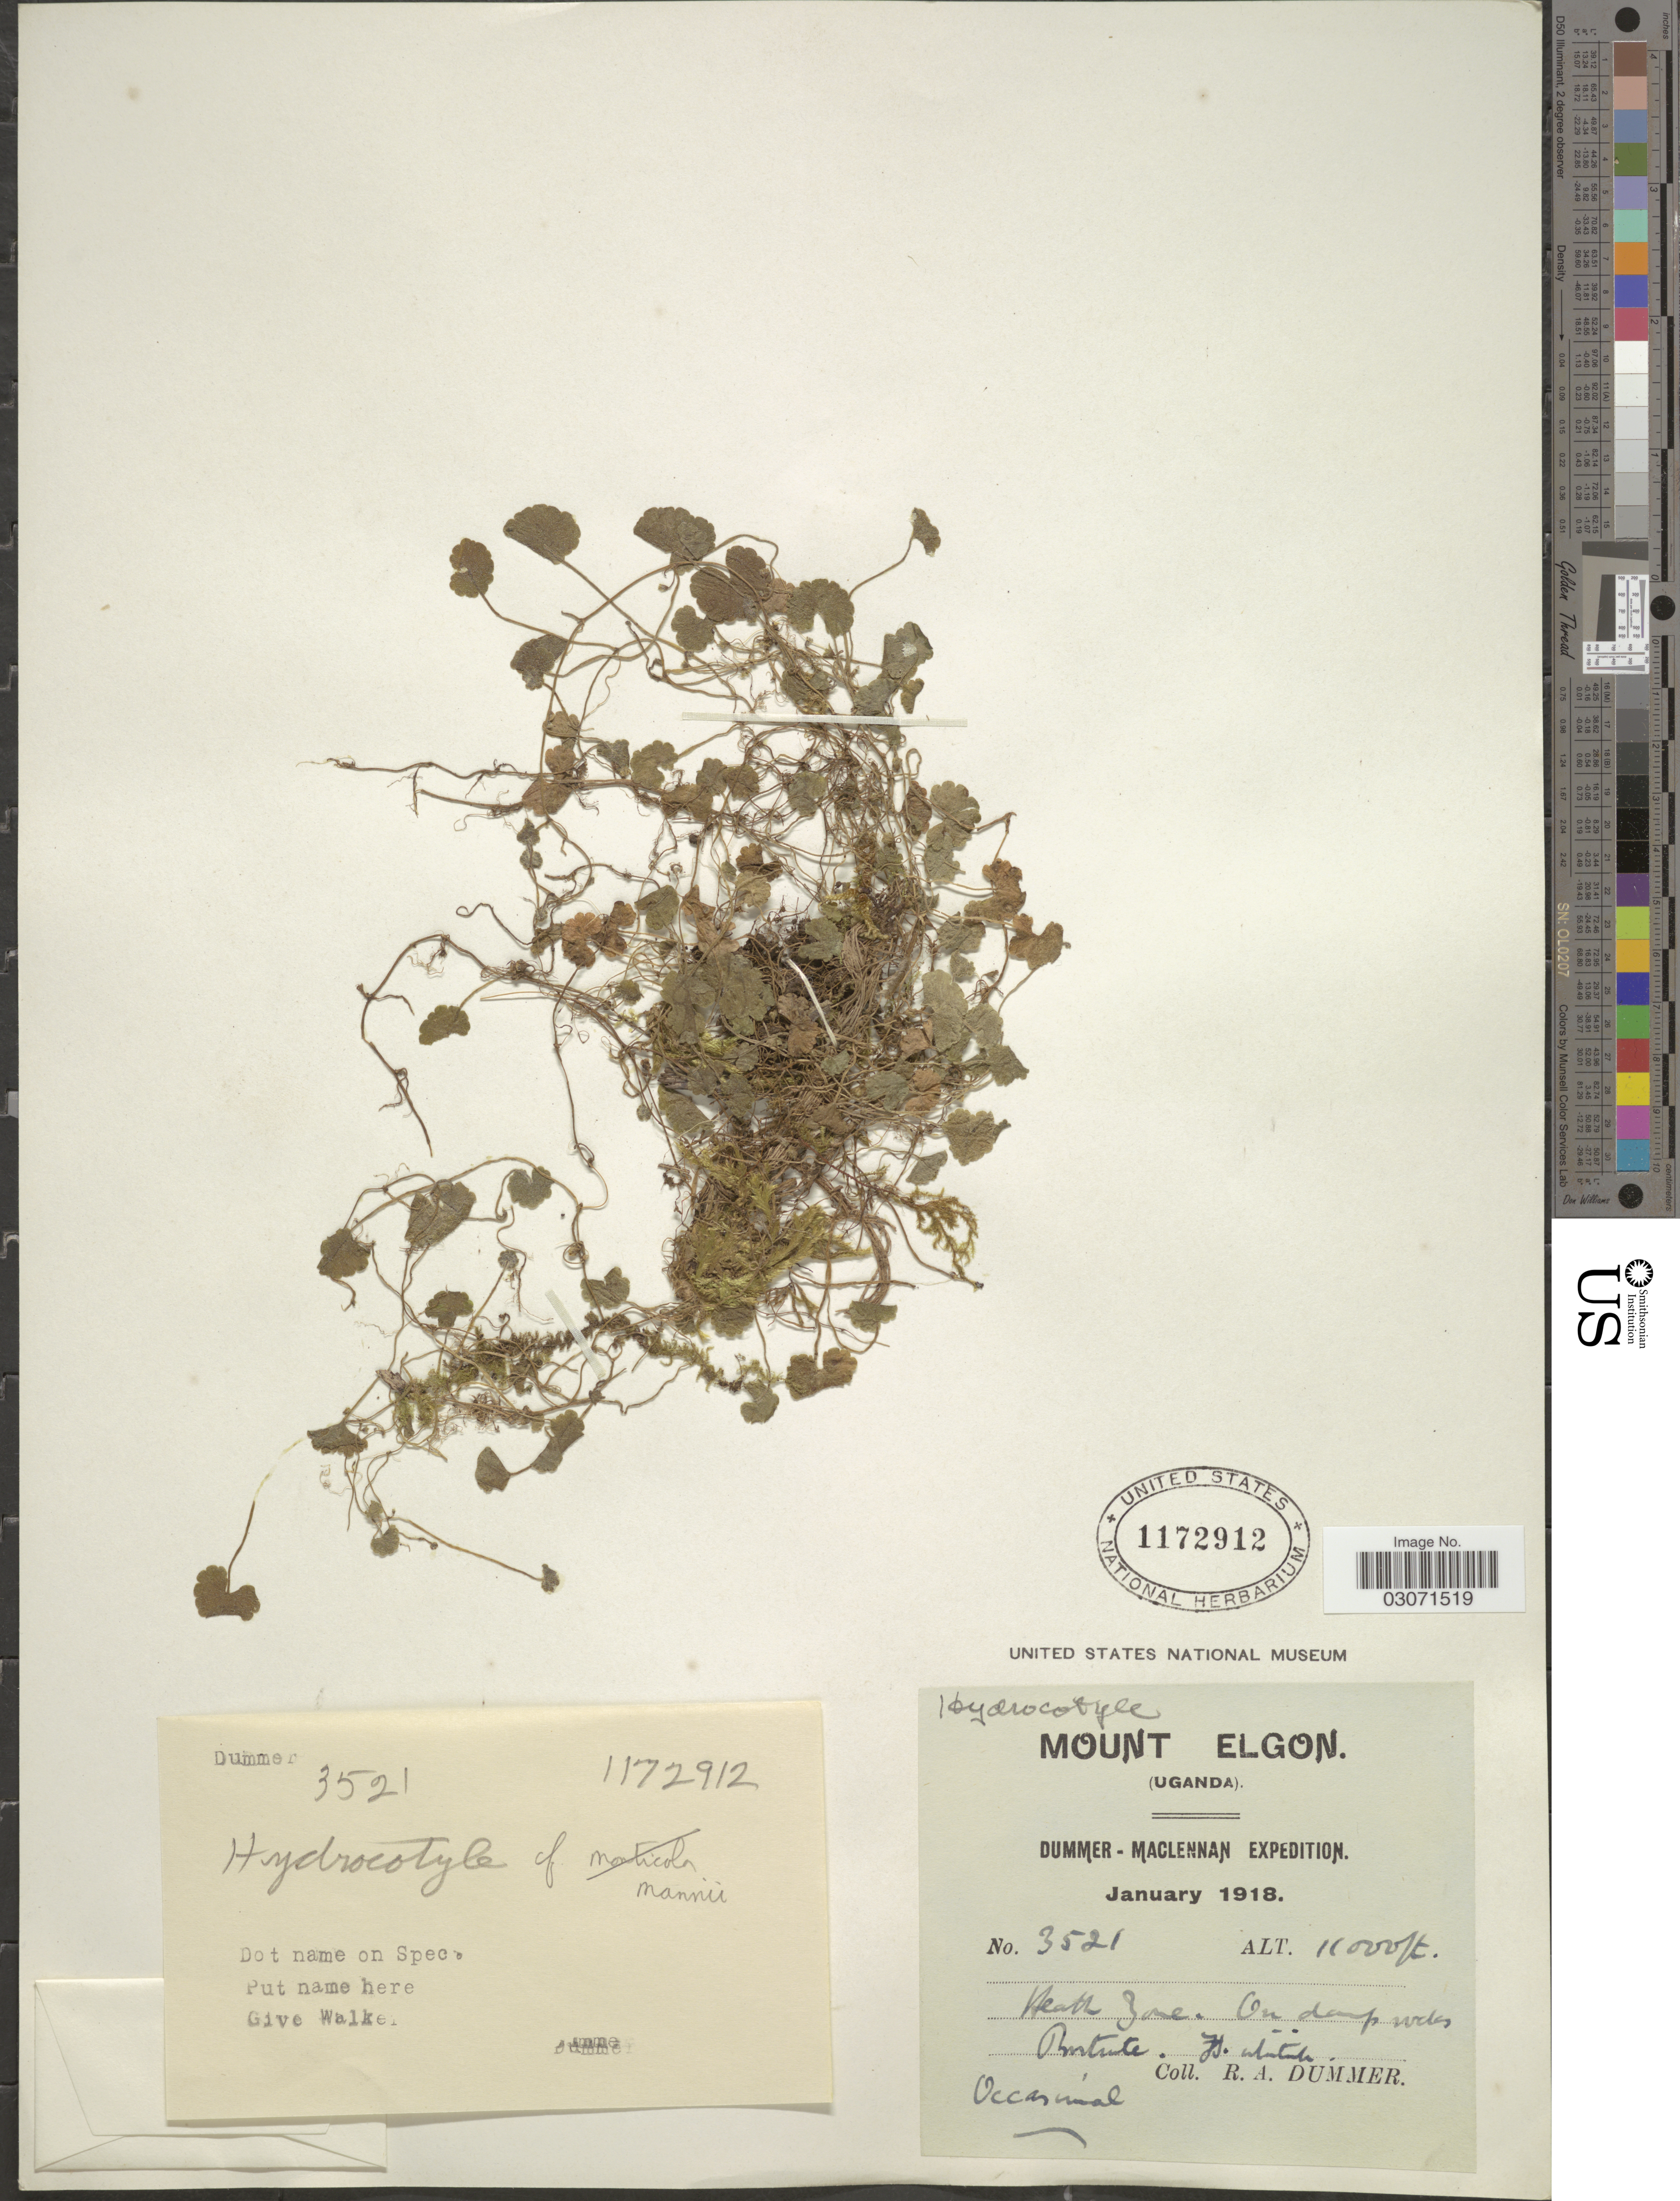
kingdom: Plantae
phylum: Tracheophyta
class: Magnoliopsida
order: Apiales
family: Araliaceae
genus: Hydrocotyle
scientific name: Hydrocotyle sp.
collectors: R. Dümmer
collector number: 3521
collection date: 1918-01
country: Uganda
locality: Mount Elgon. Heath Zone.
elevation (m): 3353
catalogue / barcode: US 1172912